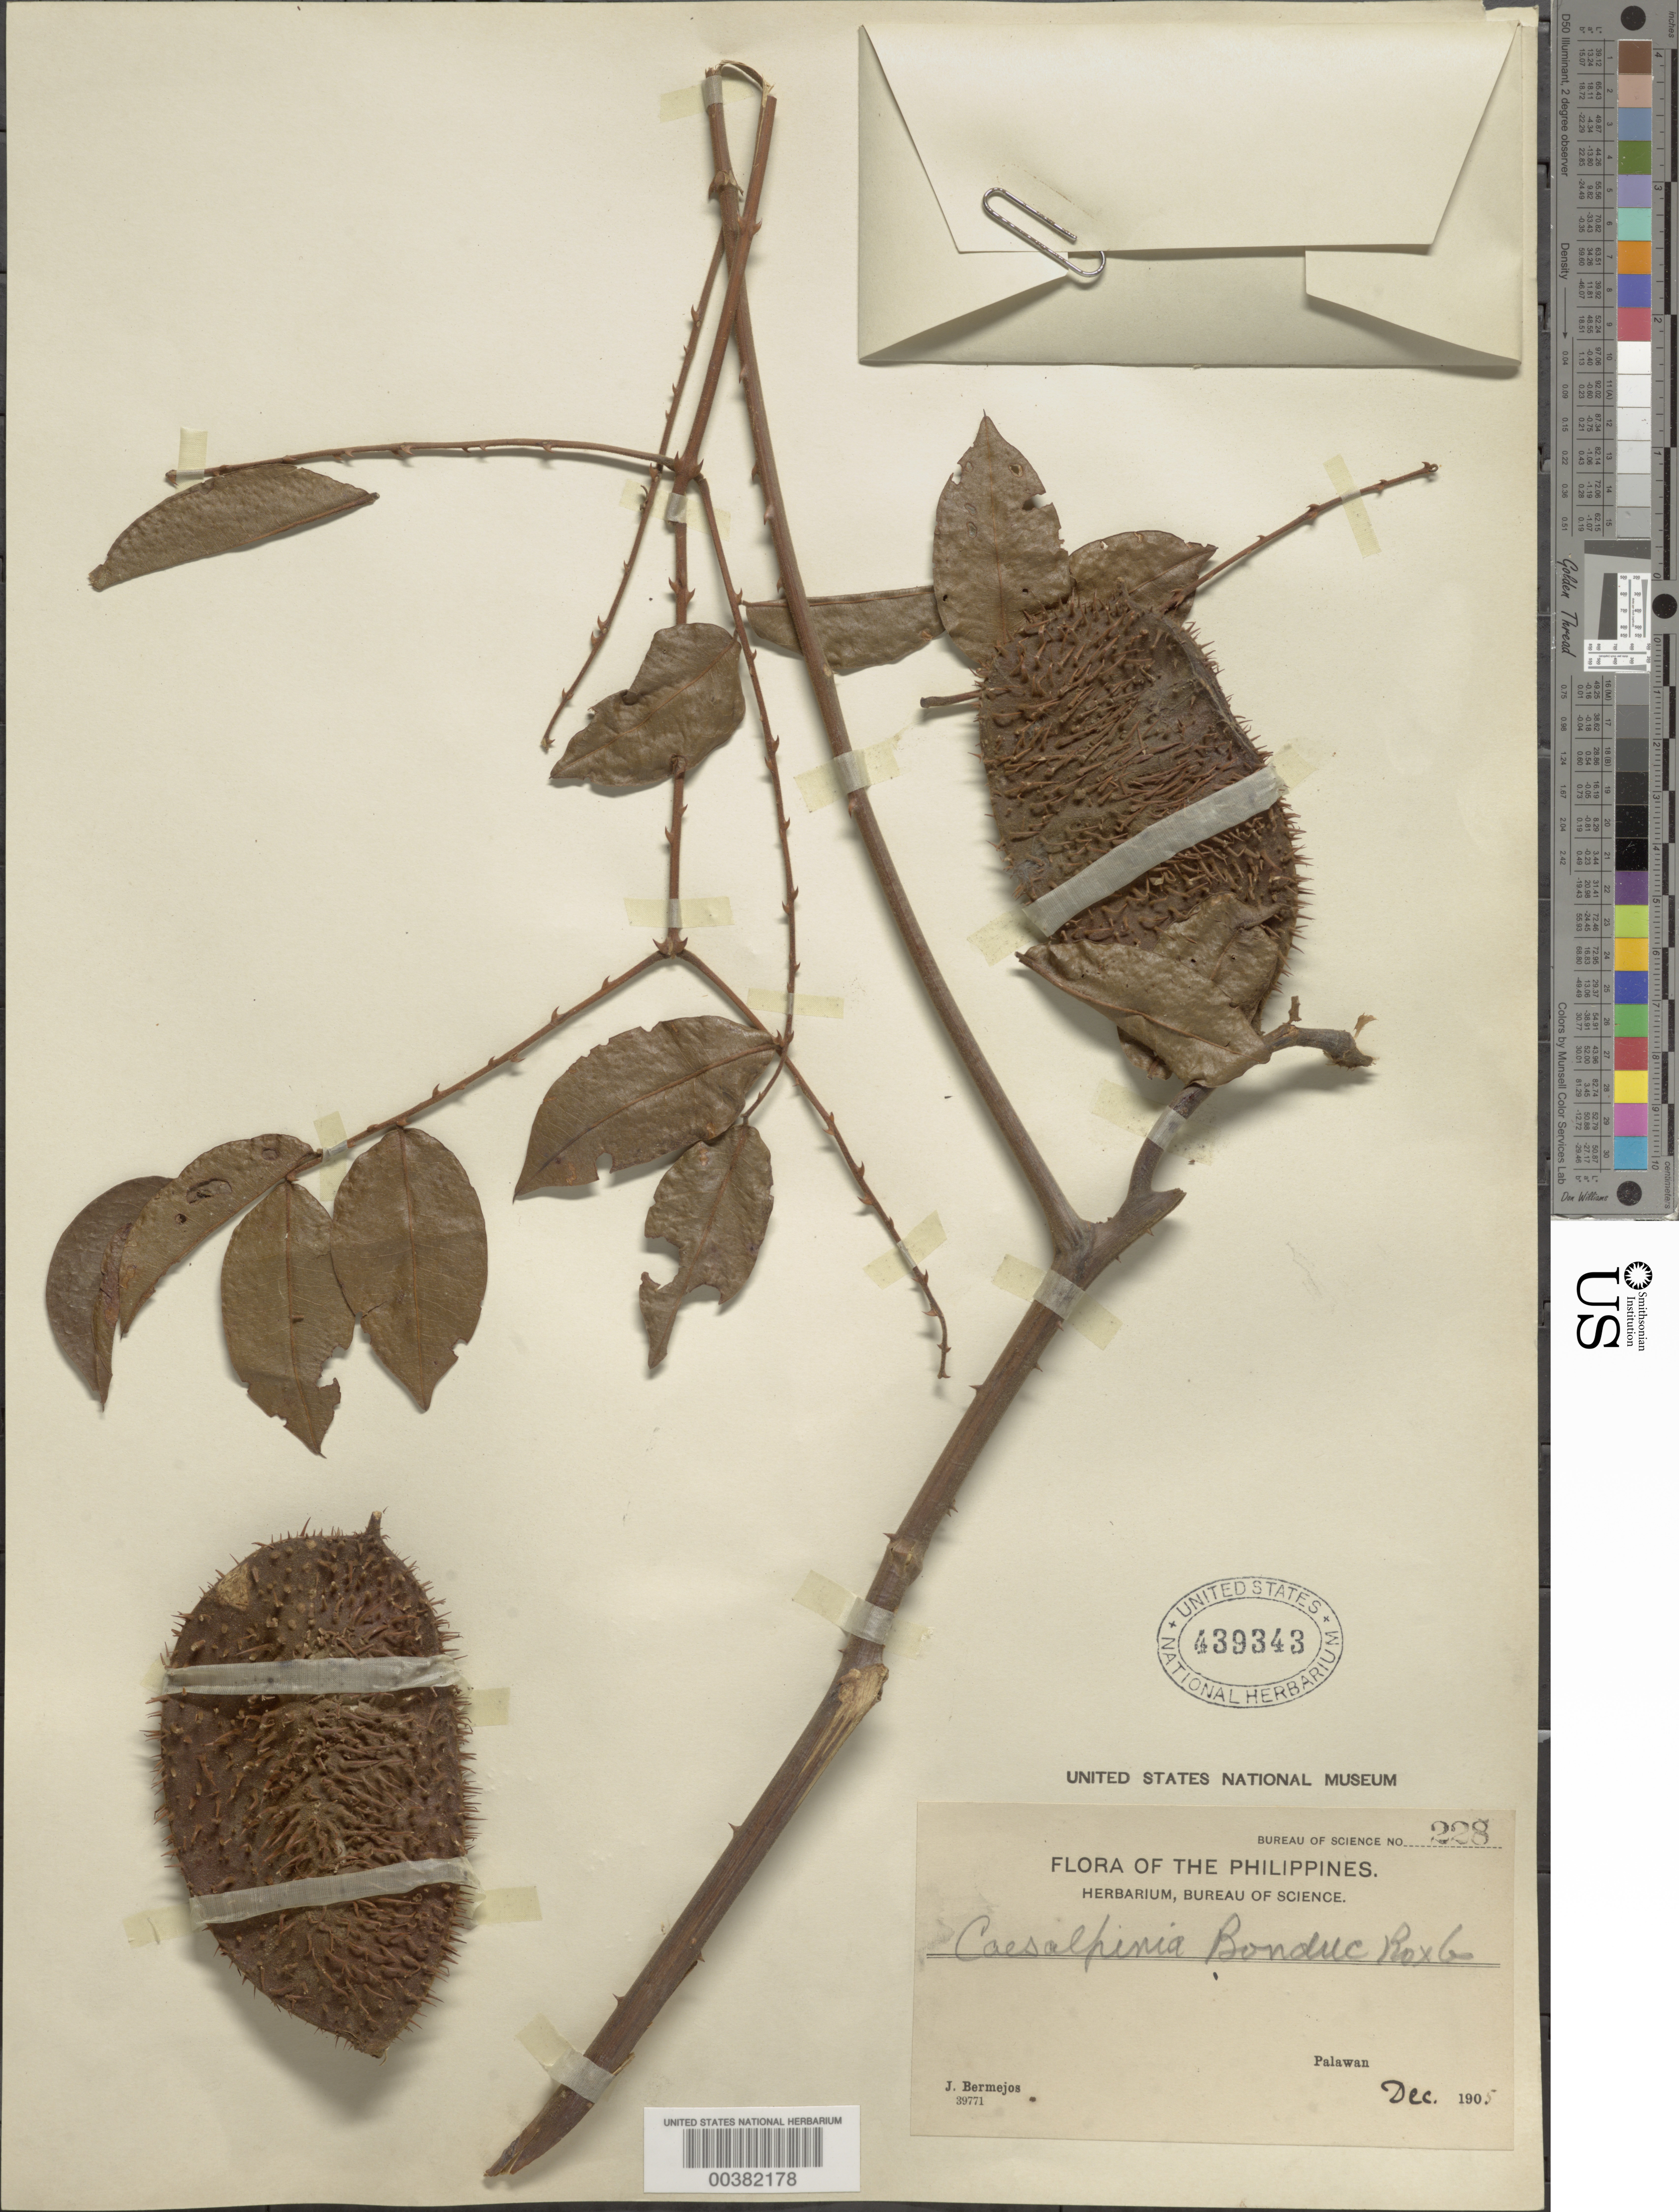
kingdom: Plantae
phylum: Tracheophyta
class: Magnoliopsida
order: Fabales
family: Fabaceae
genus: Guilandina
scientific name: Guilandina bonduc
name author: L.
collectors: J. Bermejos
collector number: Bureau Of Science No. 228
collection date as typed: Dec 1905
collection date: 1905-12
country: Philippines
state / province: Mimaropa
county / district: Palawan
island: Palawan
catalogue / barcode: US 439343